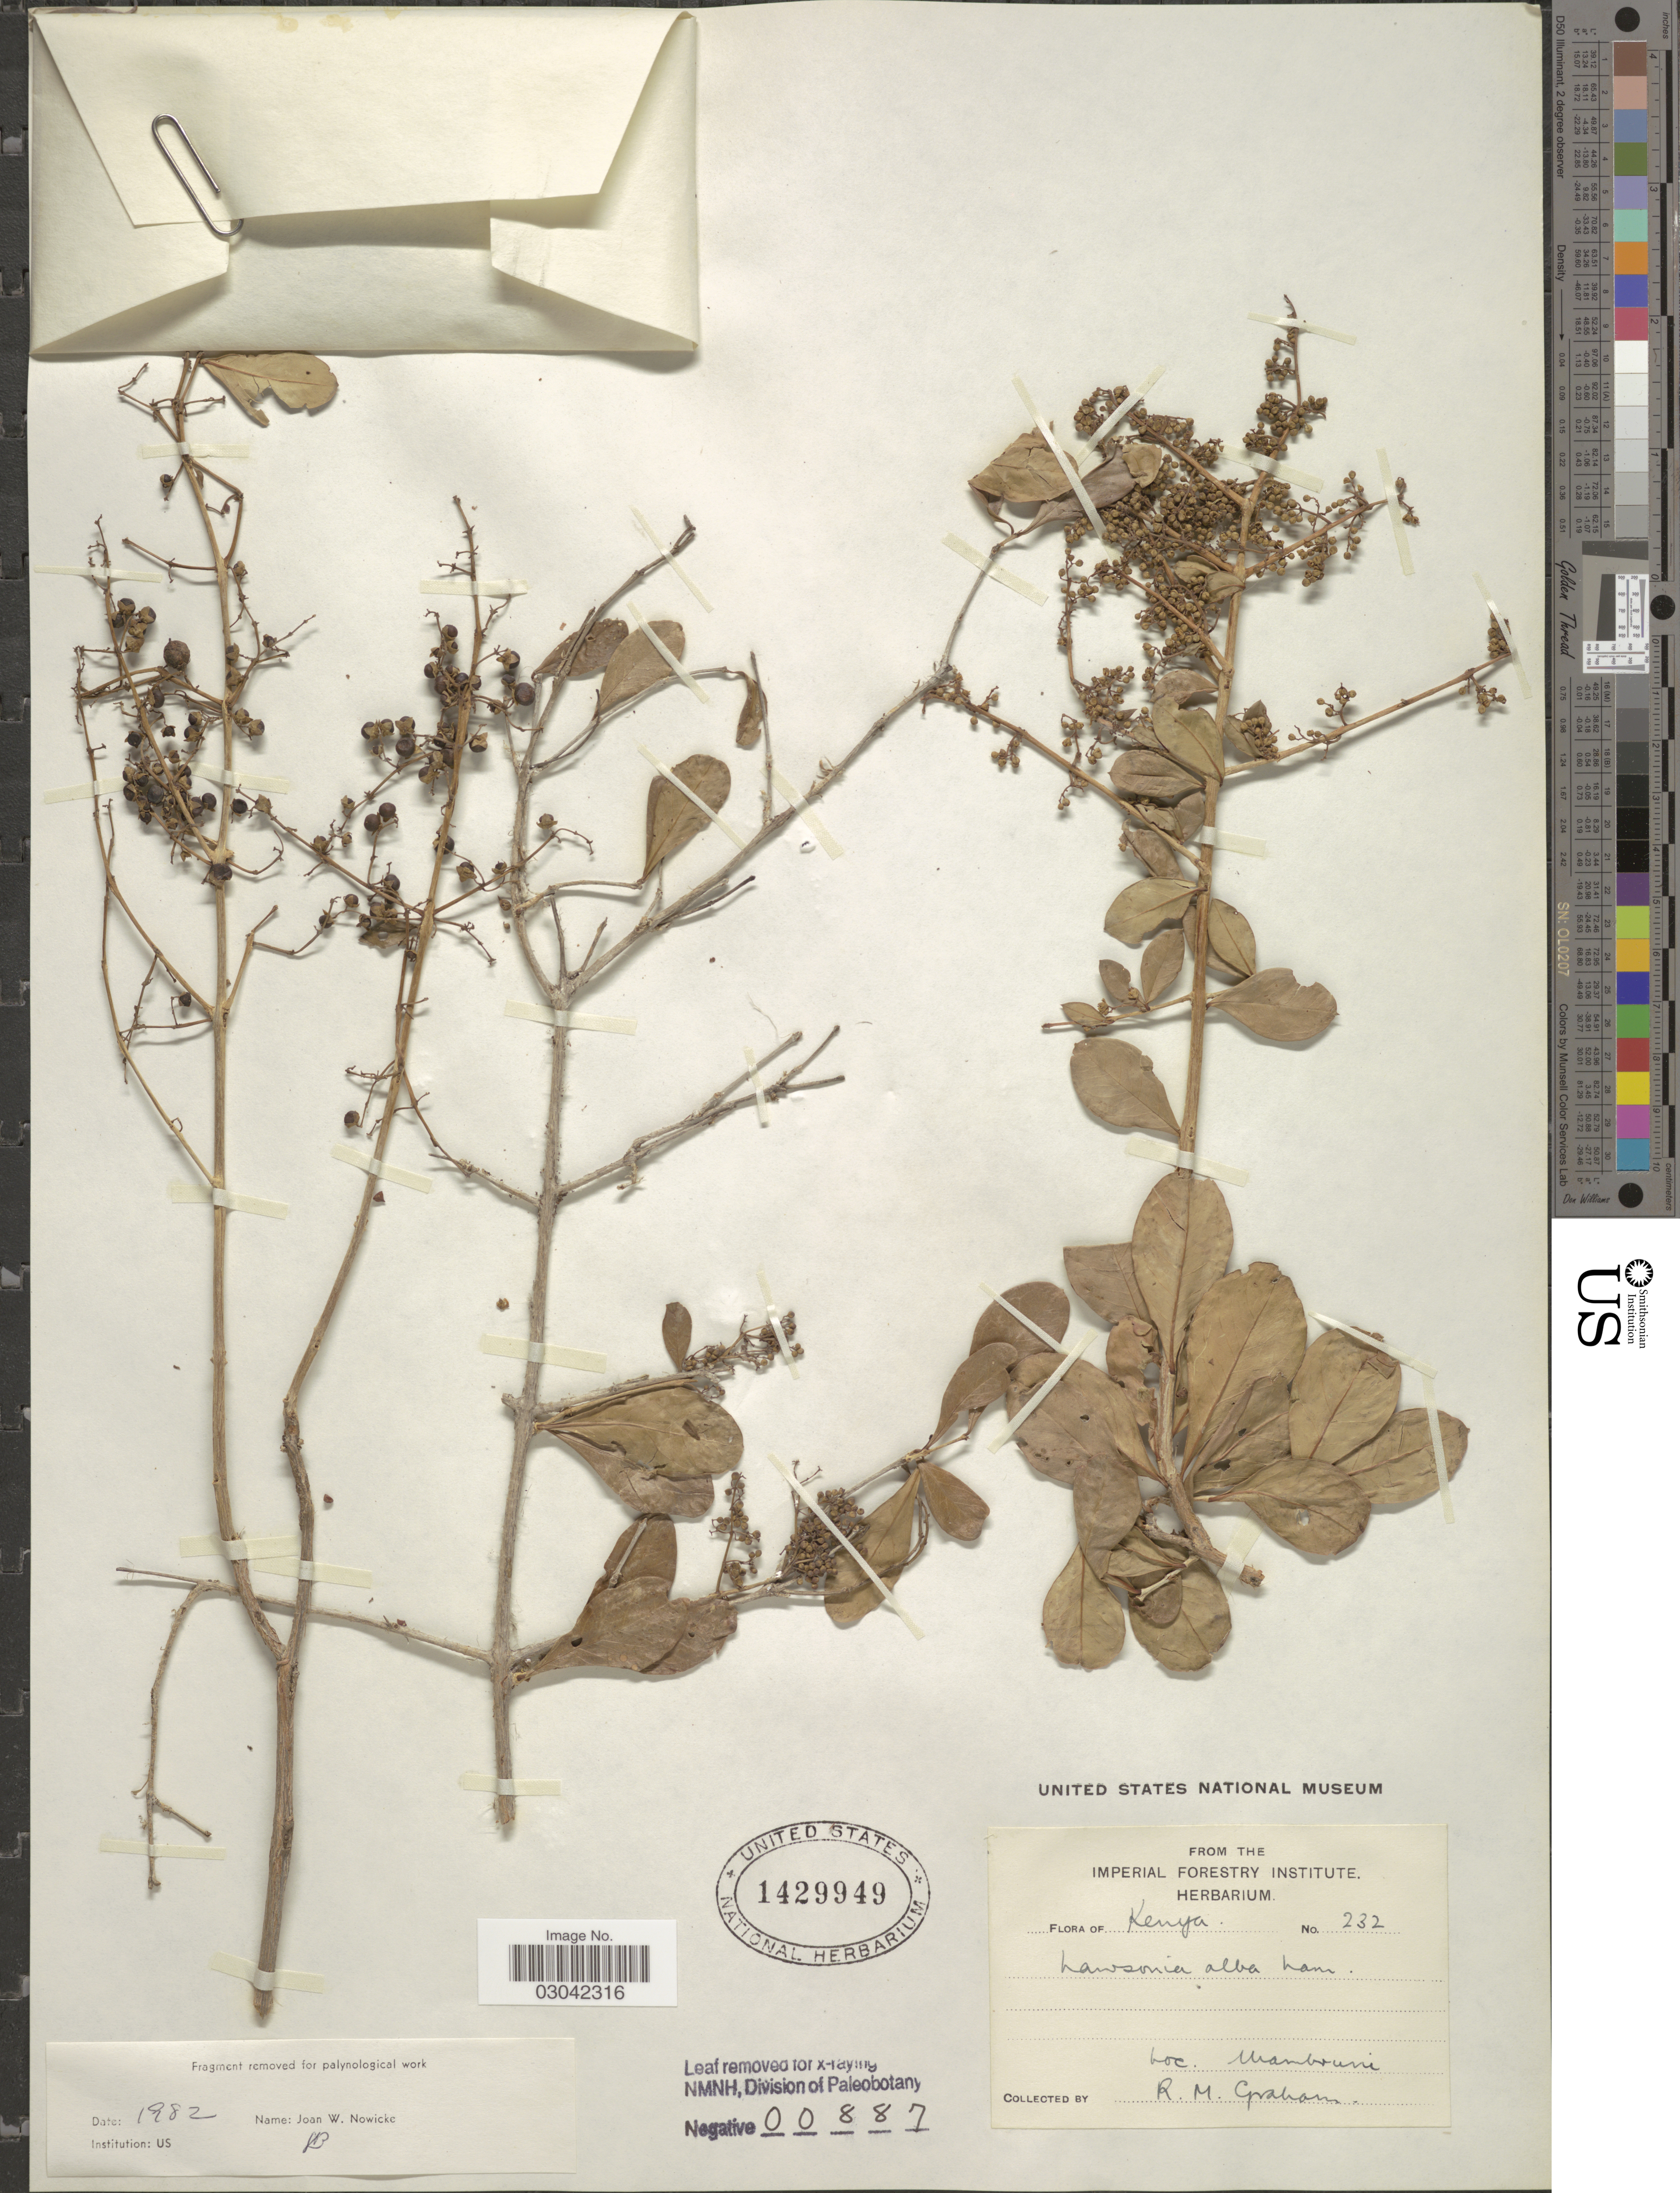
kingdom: Plantae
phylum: Tracheophyta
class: Magnoliopsida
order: Myrtales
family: Lythraceae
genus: Lawsonia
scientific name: Lawsonia inermis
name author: L.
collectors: R. M. Graham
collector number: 232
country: Kenya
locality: Urambruni. [interpreted]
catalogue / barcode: US 1429949